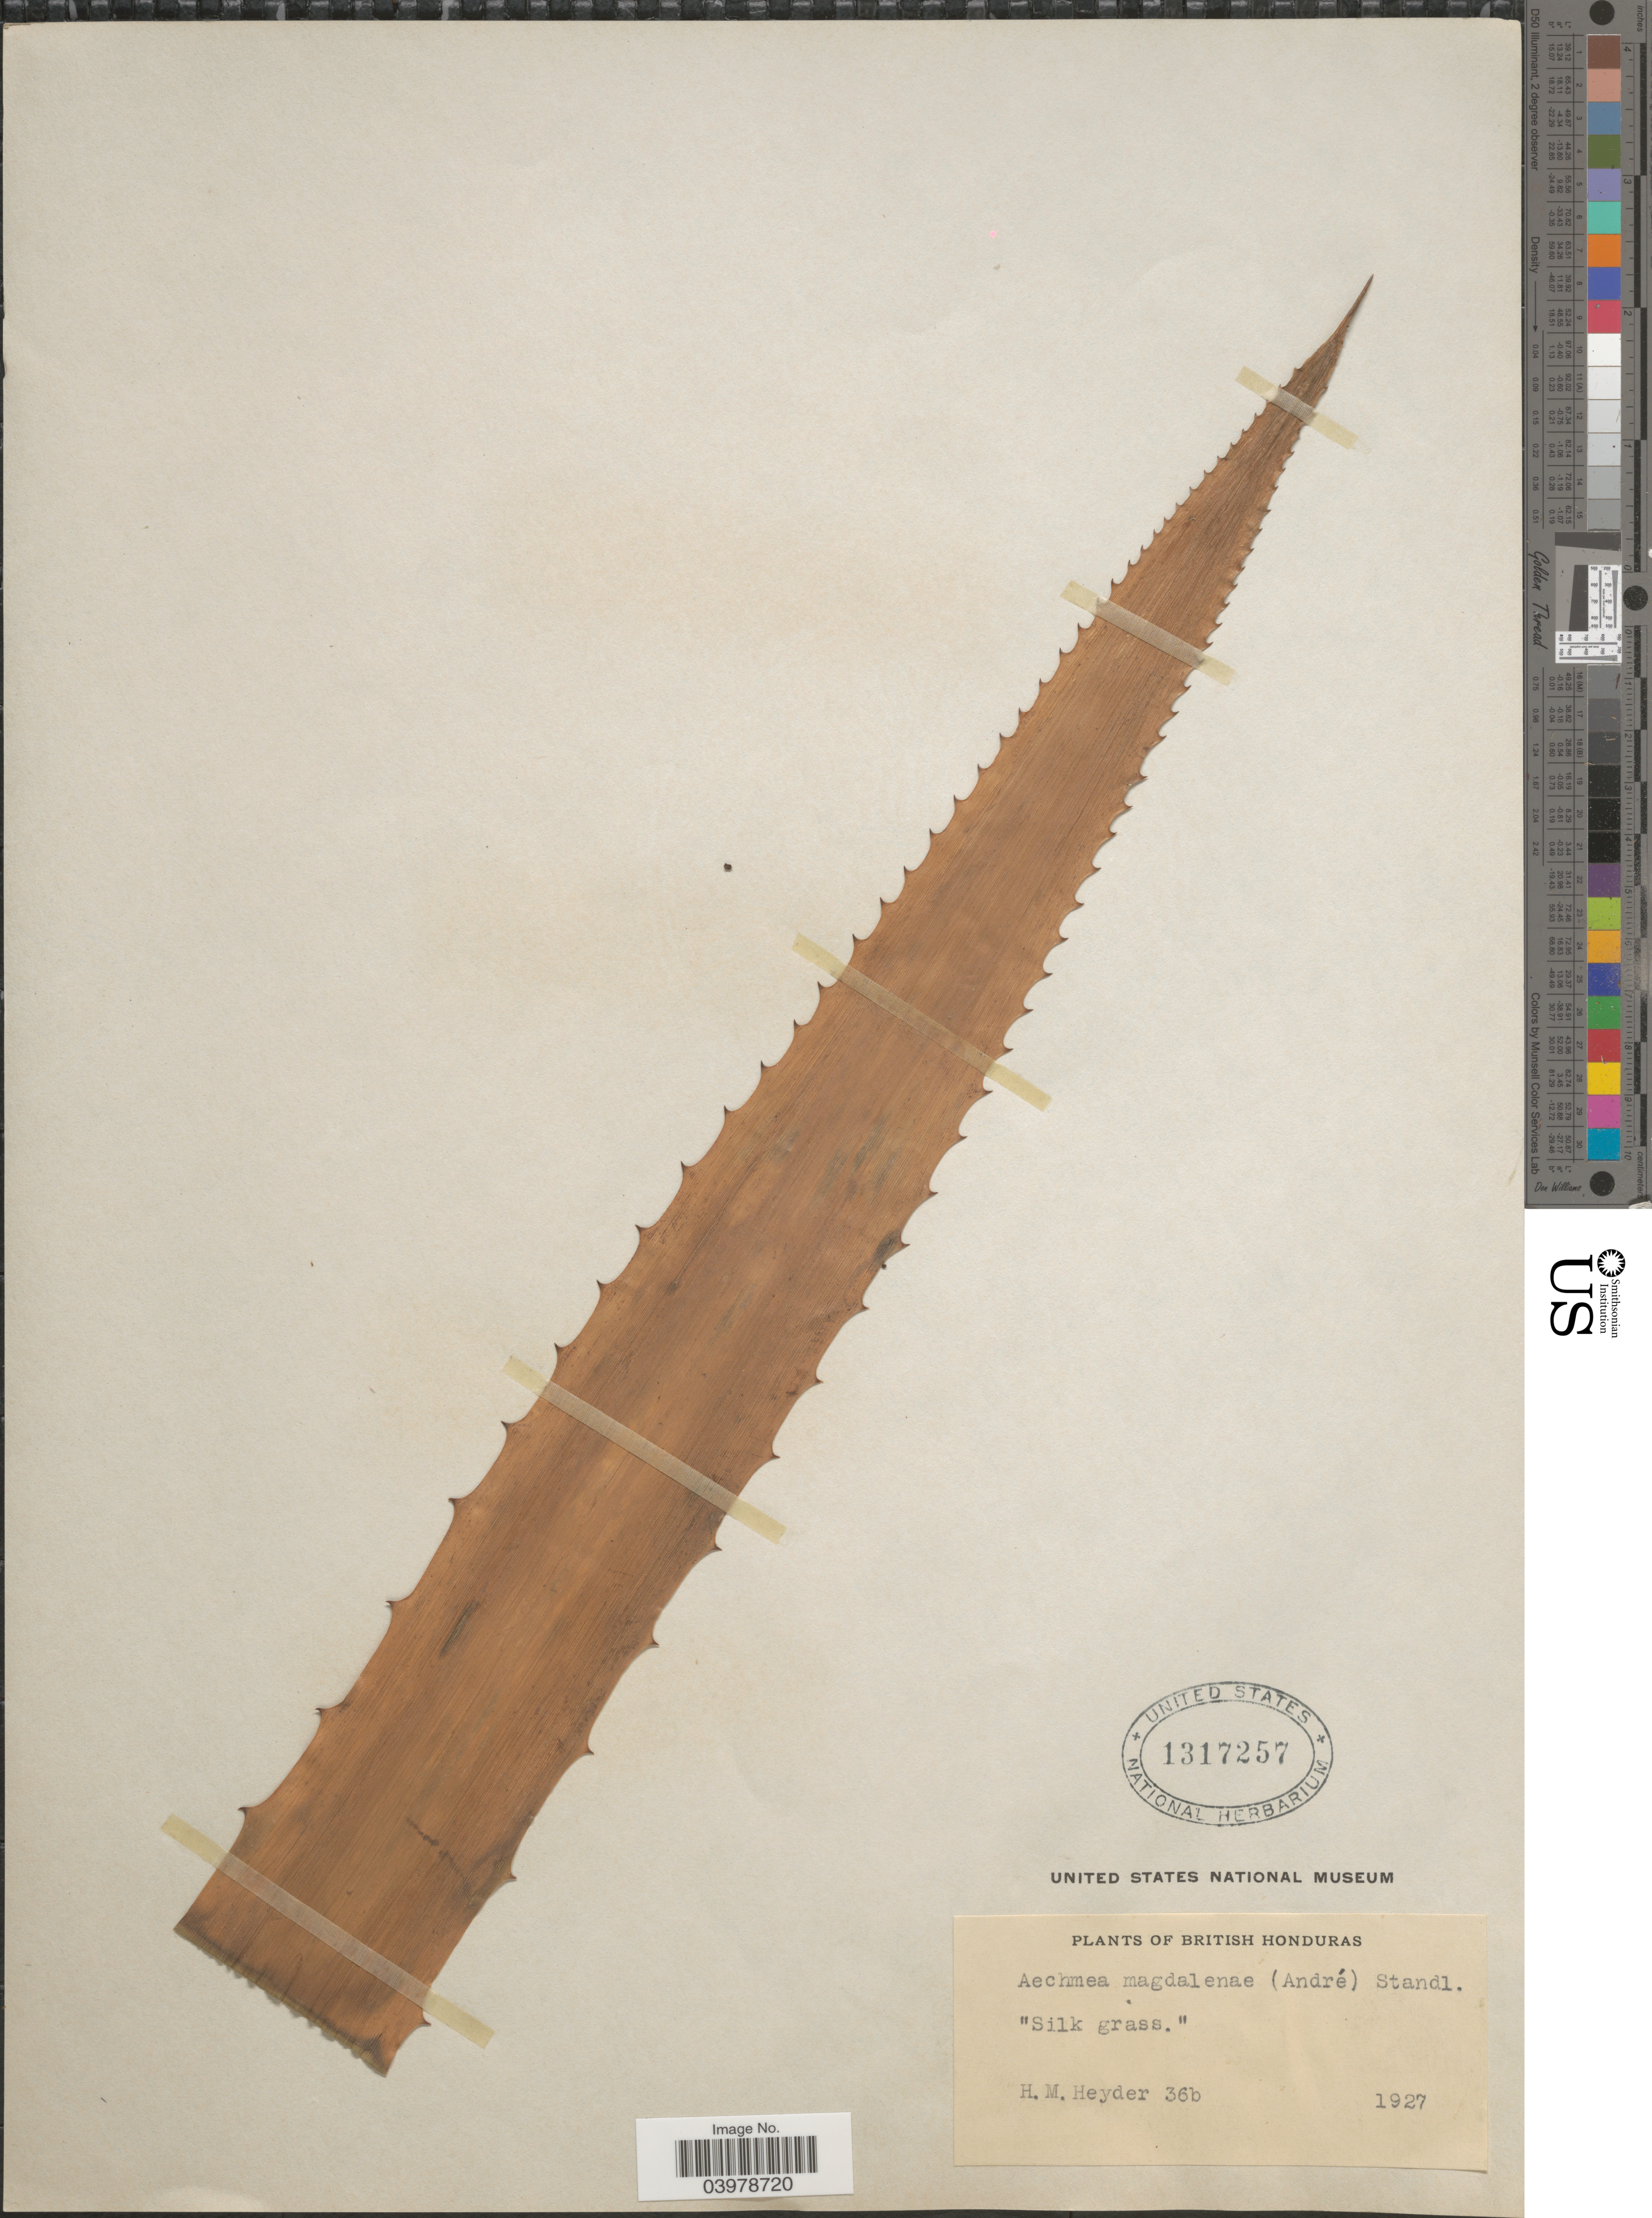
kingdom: Plantae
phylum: Tracheophyta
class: Liliopsida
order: Poales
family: Bromeliaceae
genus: Aechmea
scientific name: Aechmea magdalenae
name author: (André) André ex Baker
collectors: H. Heyder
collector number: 36b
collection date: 1927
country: Belize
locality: British Honduras.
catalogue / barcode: US 1317257